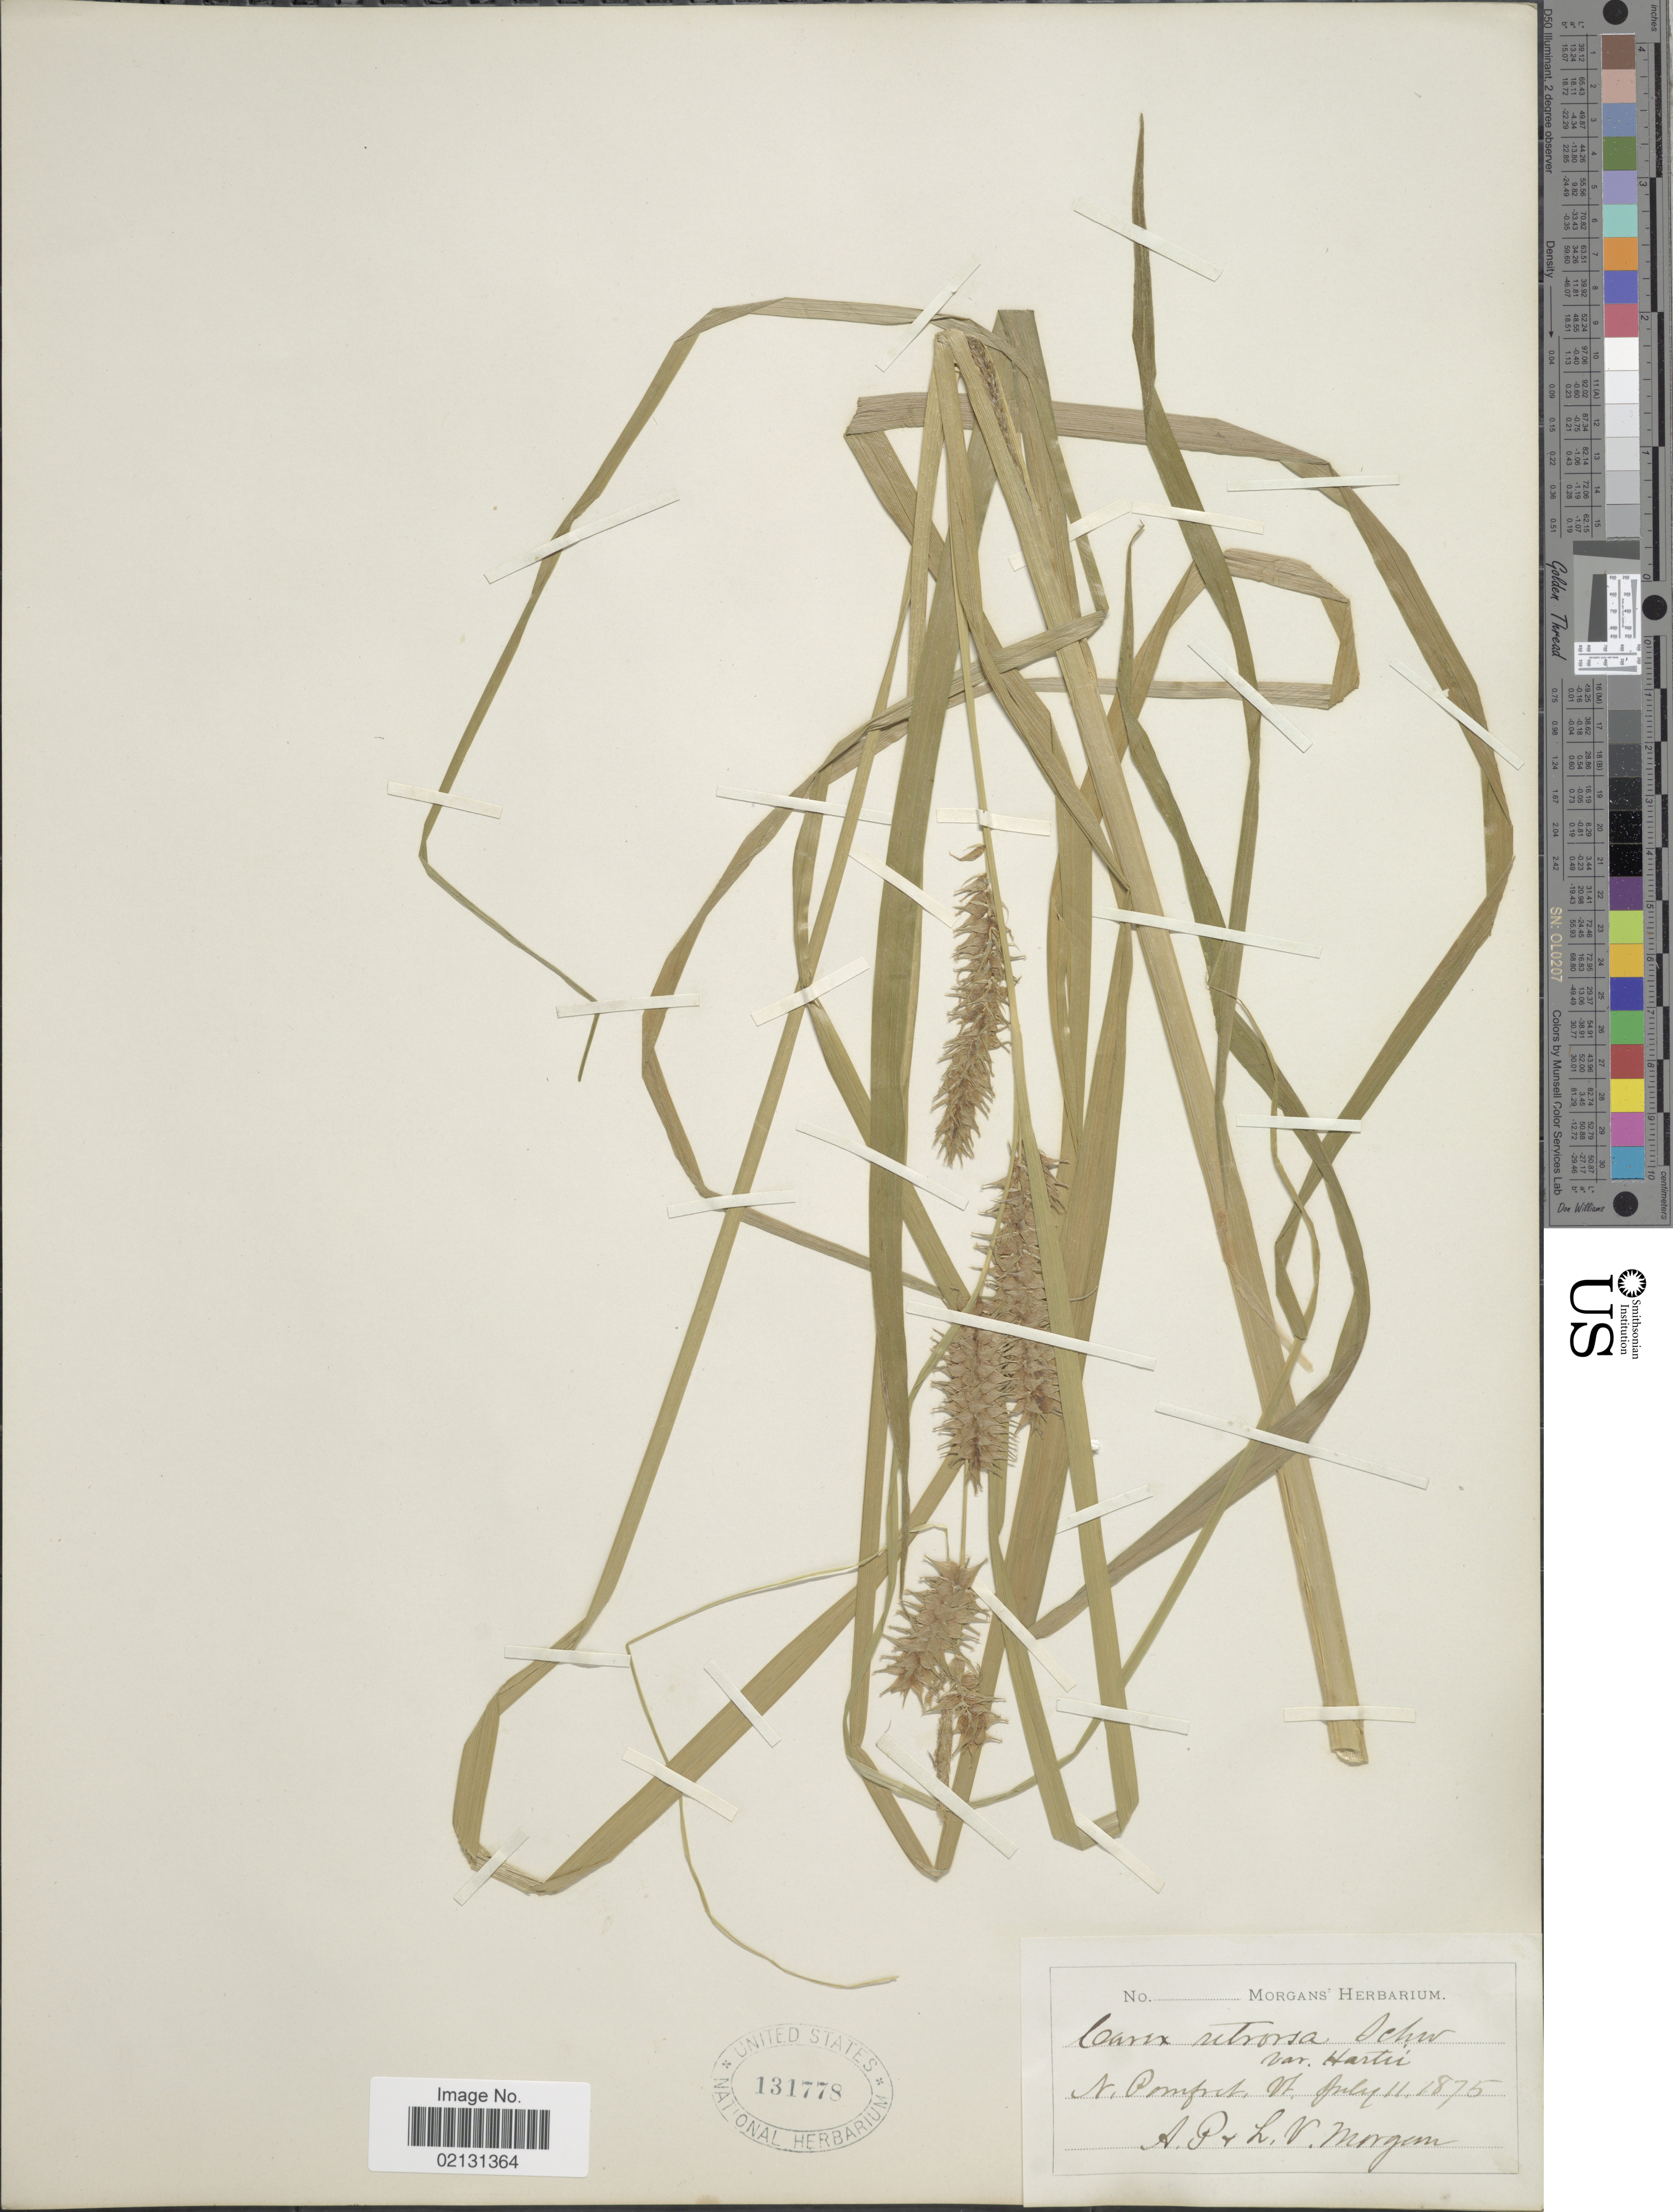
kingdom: Plantae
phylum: Tracheophyta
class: Liliopsida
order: Poales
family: Cyperaceae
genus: Carex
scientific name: Carex retrorsa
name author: Schwein.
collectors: A. Morgan & L. Morgan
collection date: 1875-07-11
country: United States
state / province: Vermont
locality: N. Pomfret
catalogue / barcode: US 131778